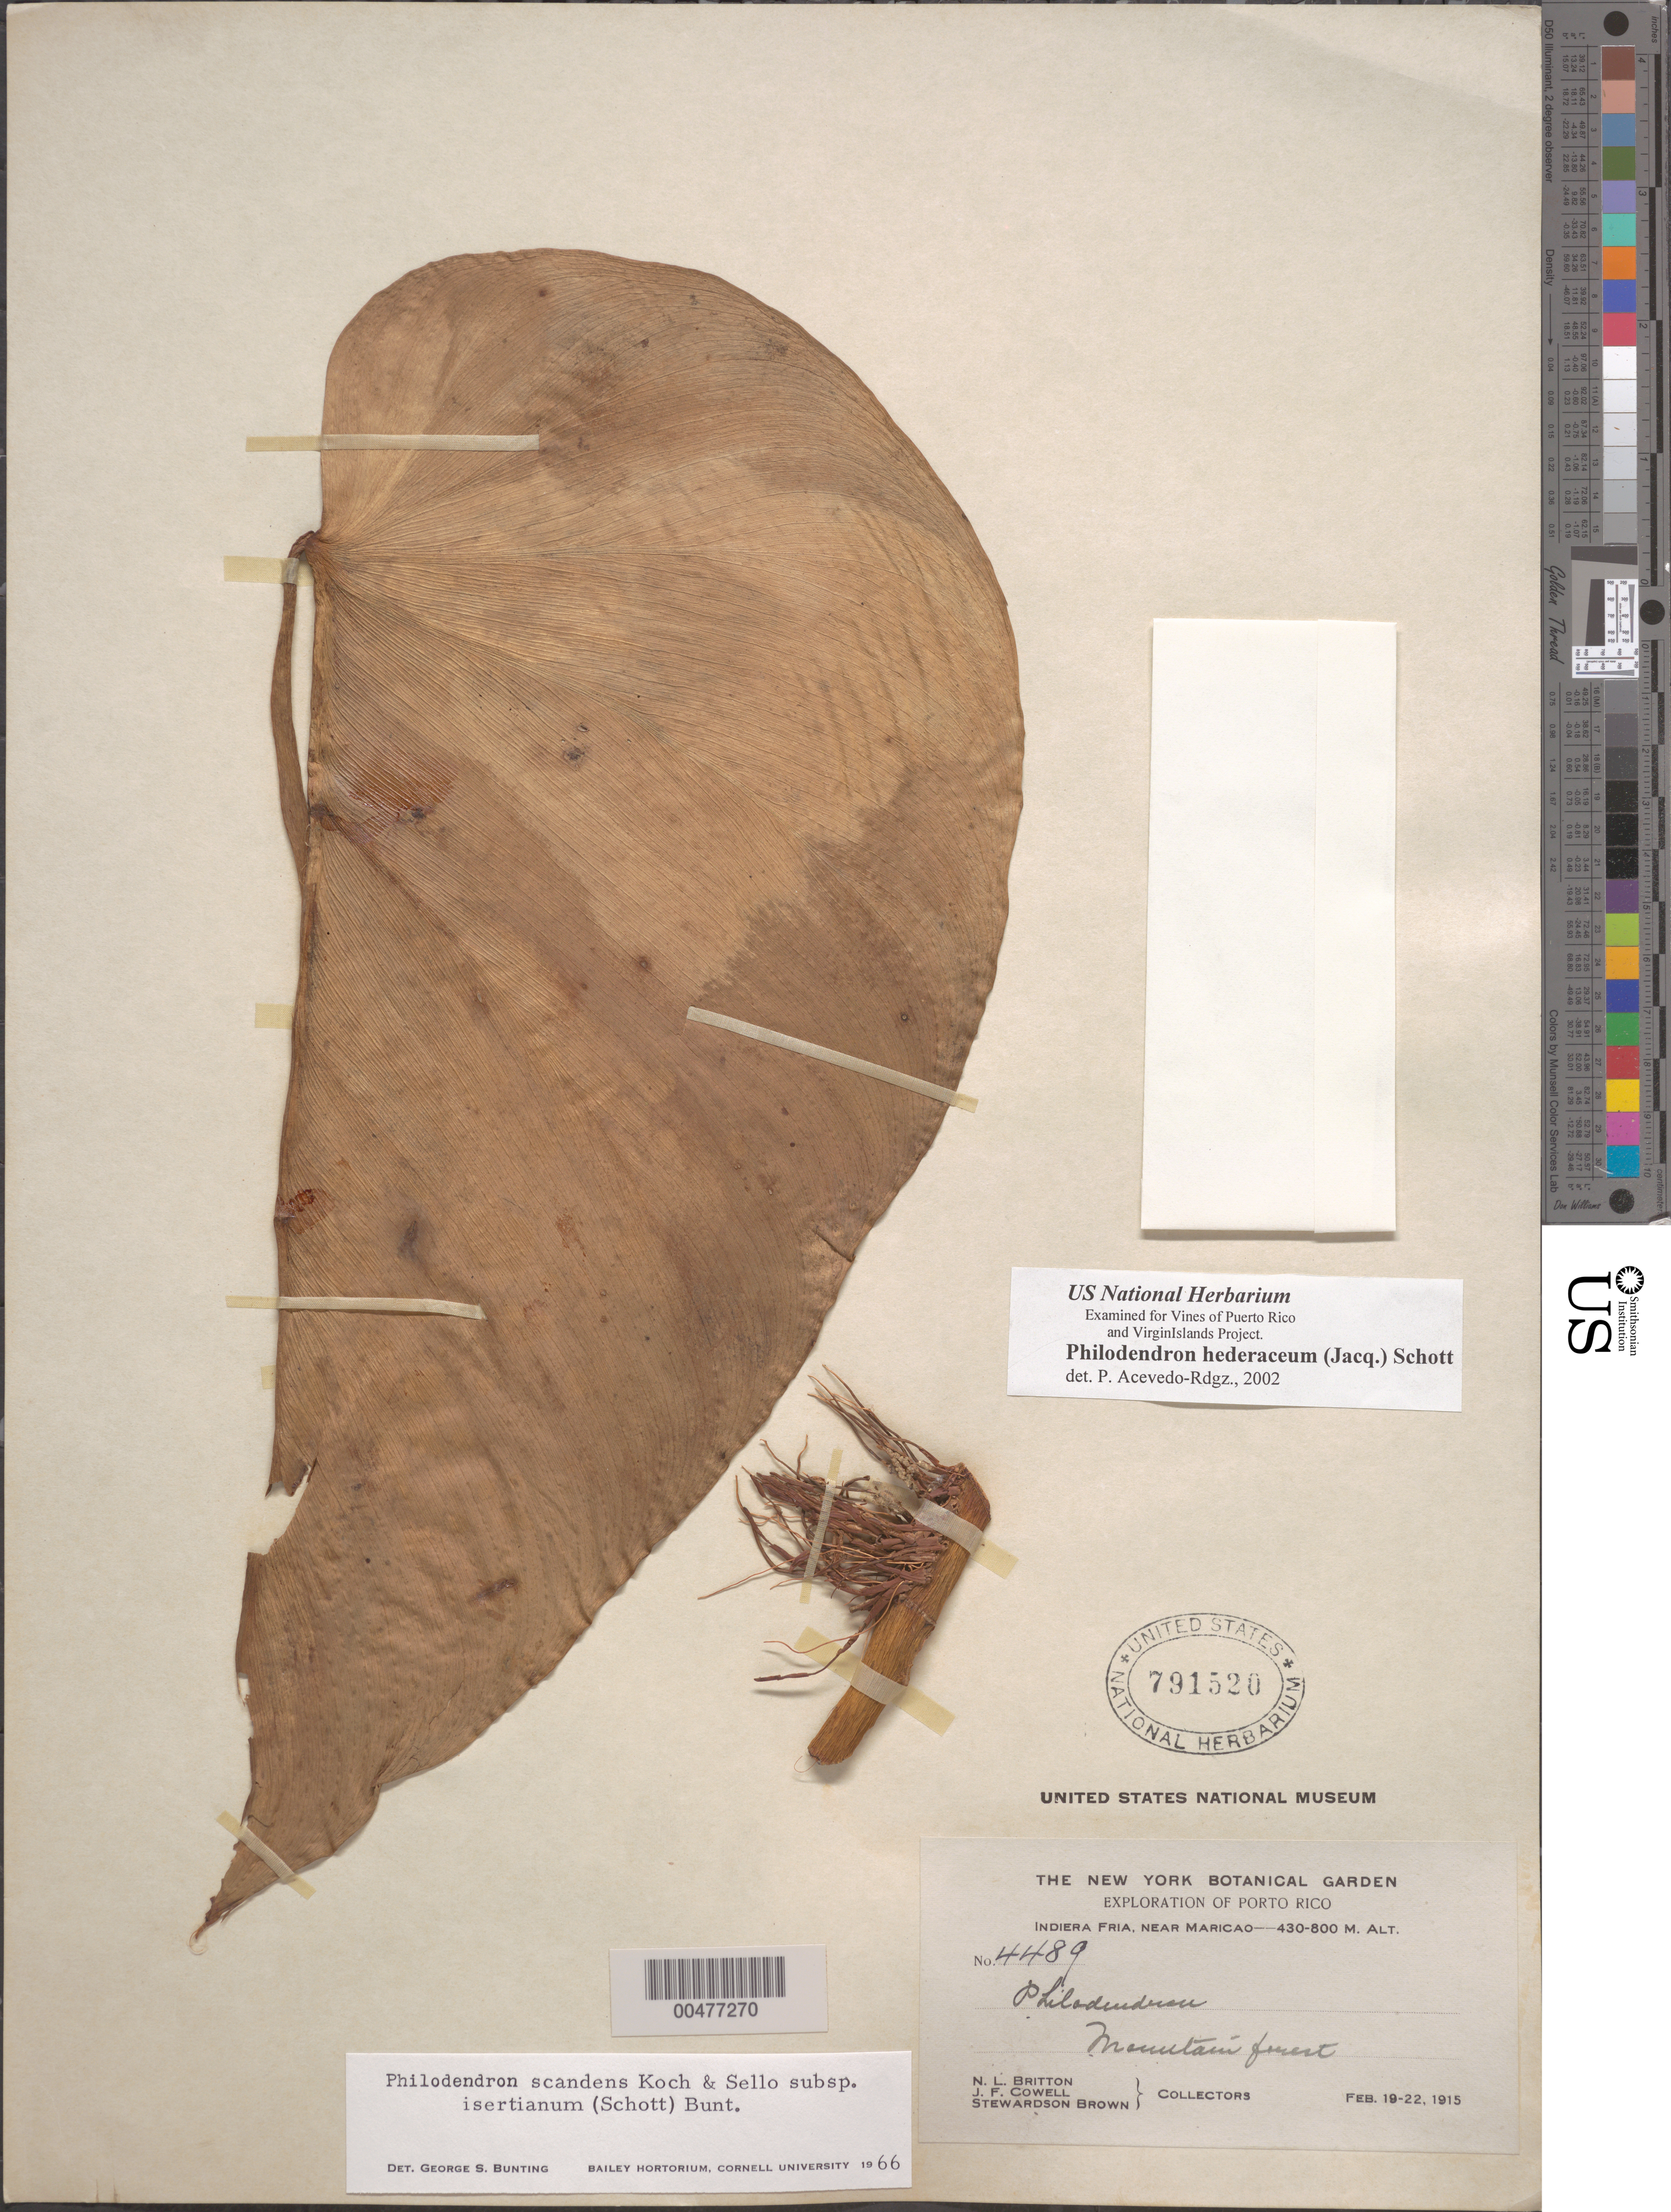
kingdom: Plantae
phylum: Tracheophyta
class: Liliopsida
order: Alismatales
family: Araceae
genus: Philodendron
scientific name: Philodendron scandens subsp. isertianum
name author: (Schott) G.S. Bunting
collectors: Britton, --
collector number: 4489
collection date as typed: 19 Feb 1915 to 22 Feb 1915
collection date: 1915-02-19/1915-02-22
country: Puerto Rico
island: Greater Antilles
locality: Indiera Fria, near Maricao. Mountain forest.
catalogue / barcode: US 791520